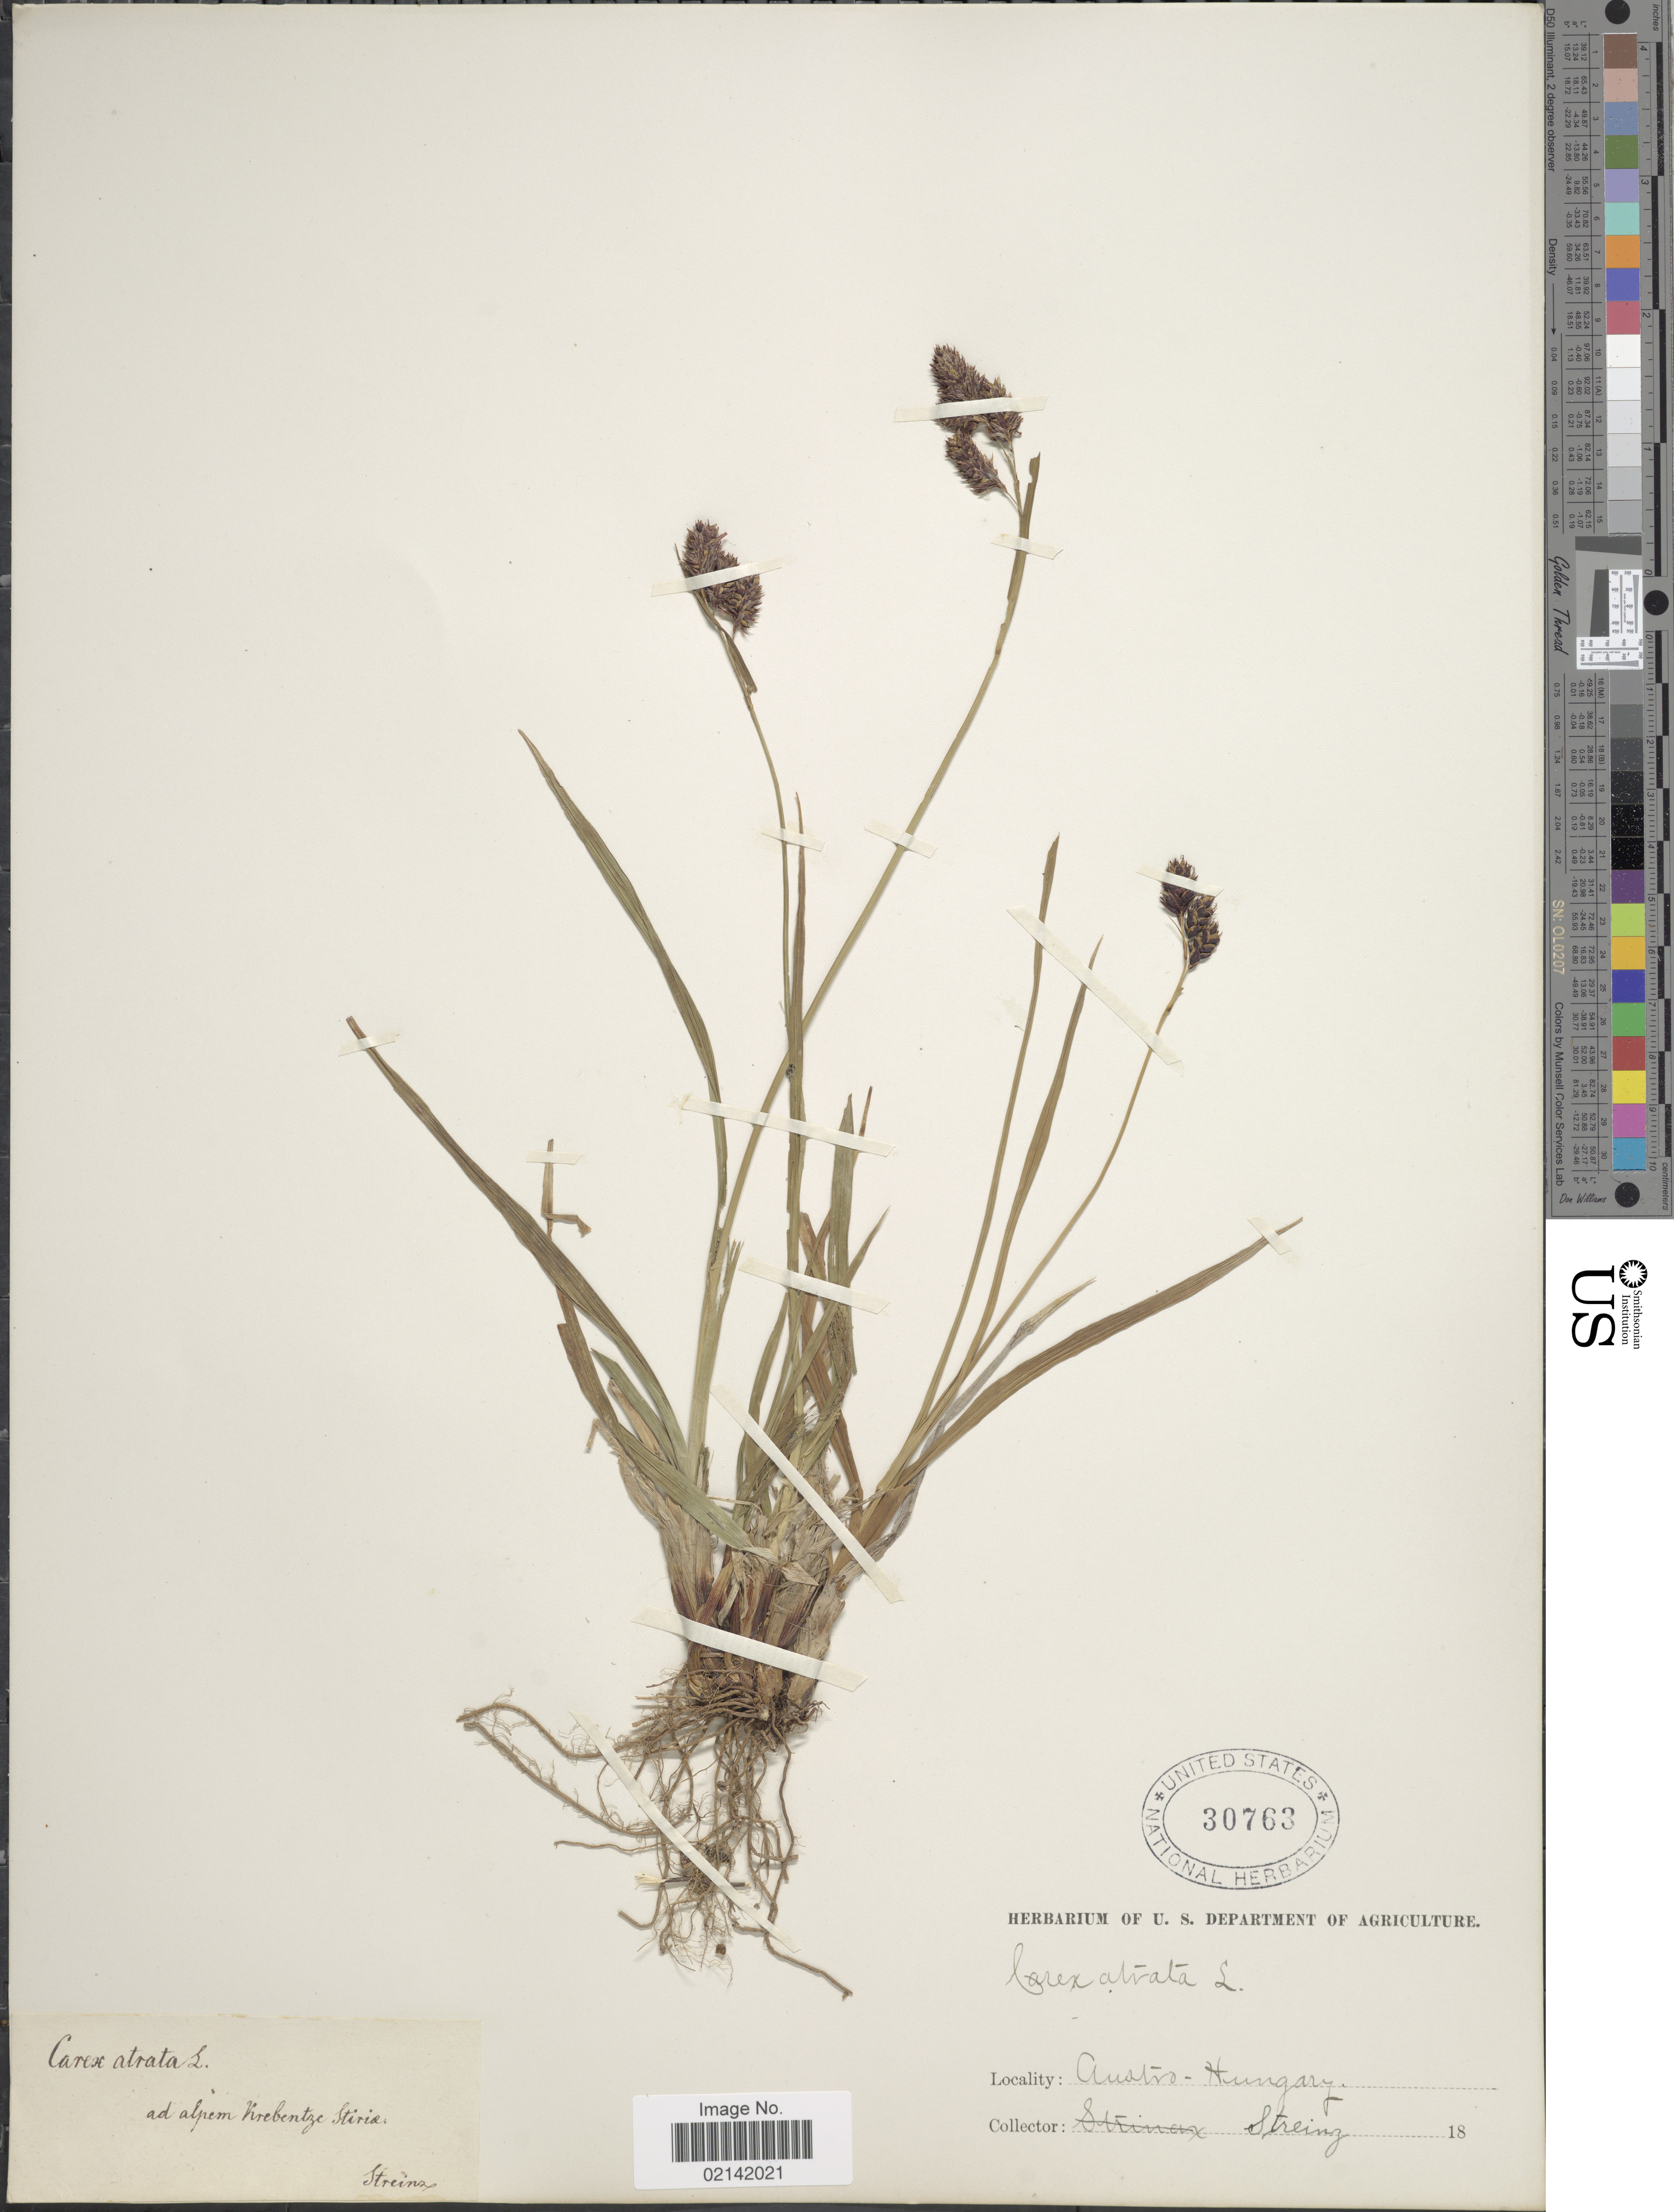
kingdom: Plantae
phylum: Tracheophyta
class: Liliopsida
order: Poales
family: Cyperaceae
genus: Carex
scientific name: Carex atrata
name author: L.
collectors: Streins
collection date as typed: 18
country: Austria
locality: Austro-Hungary, ad alpem Krebentze Stiria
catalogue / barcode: US 30763